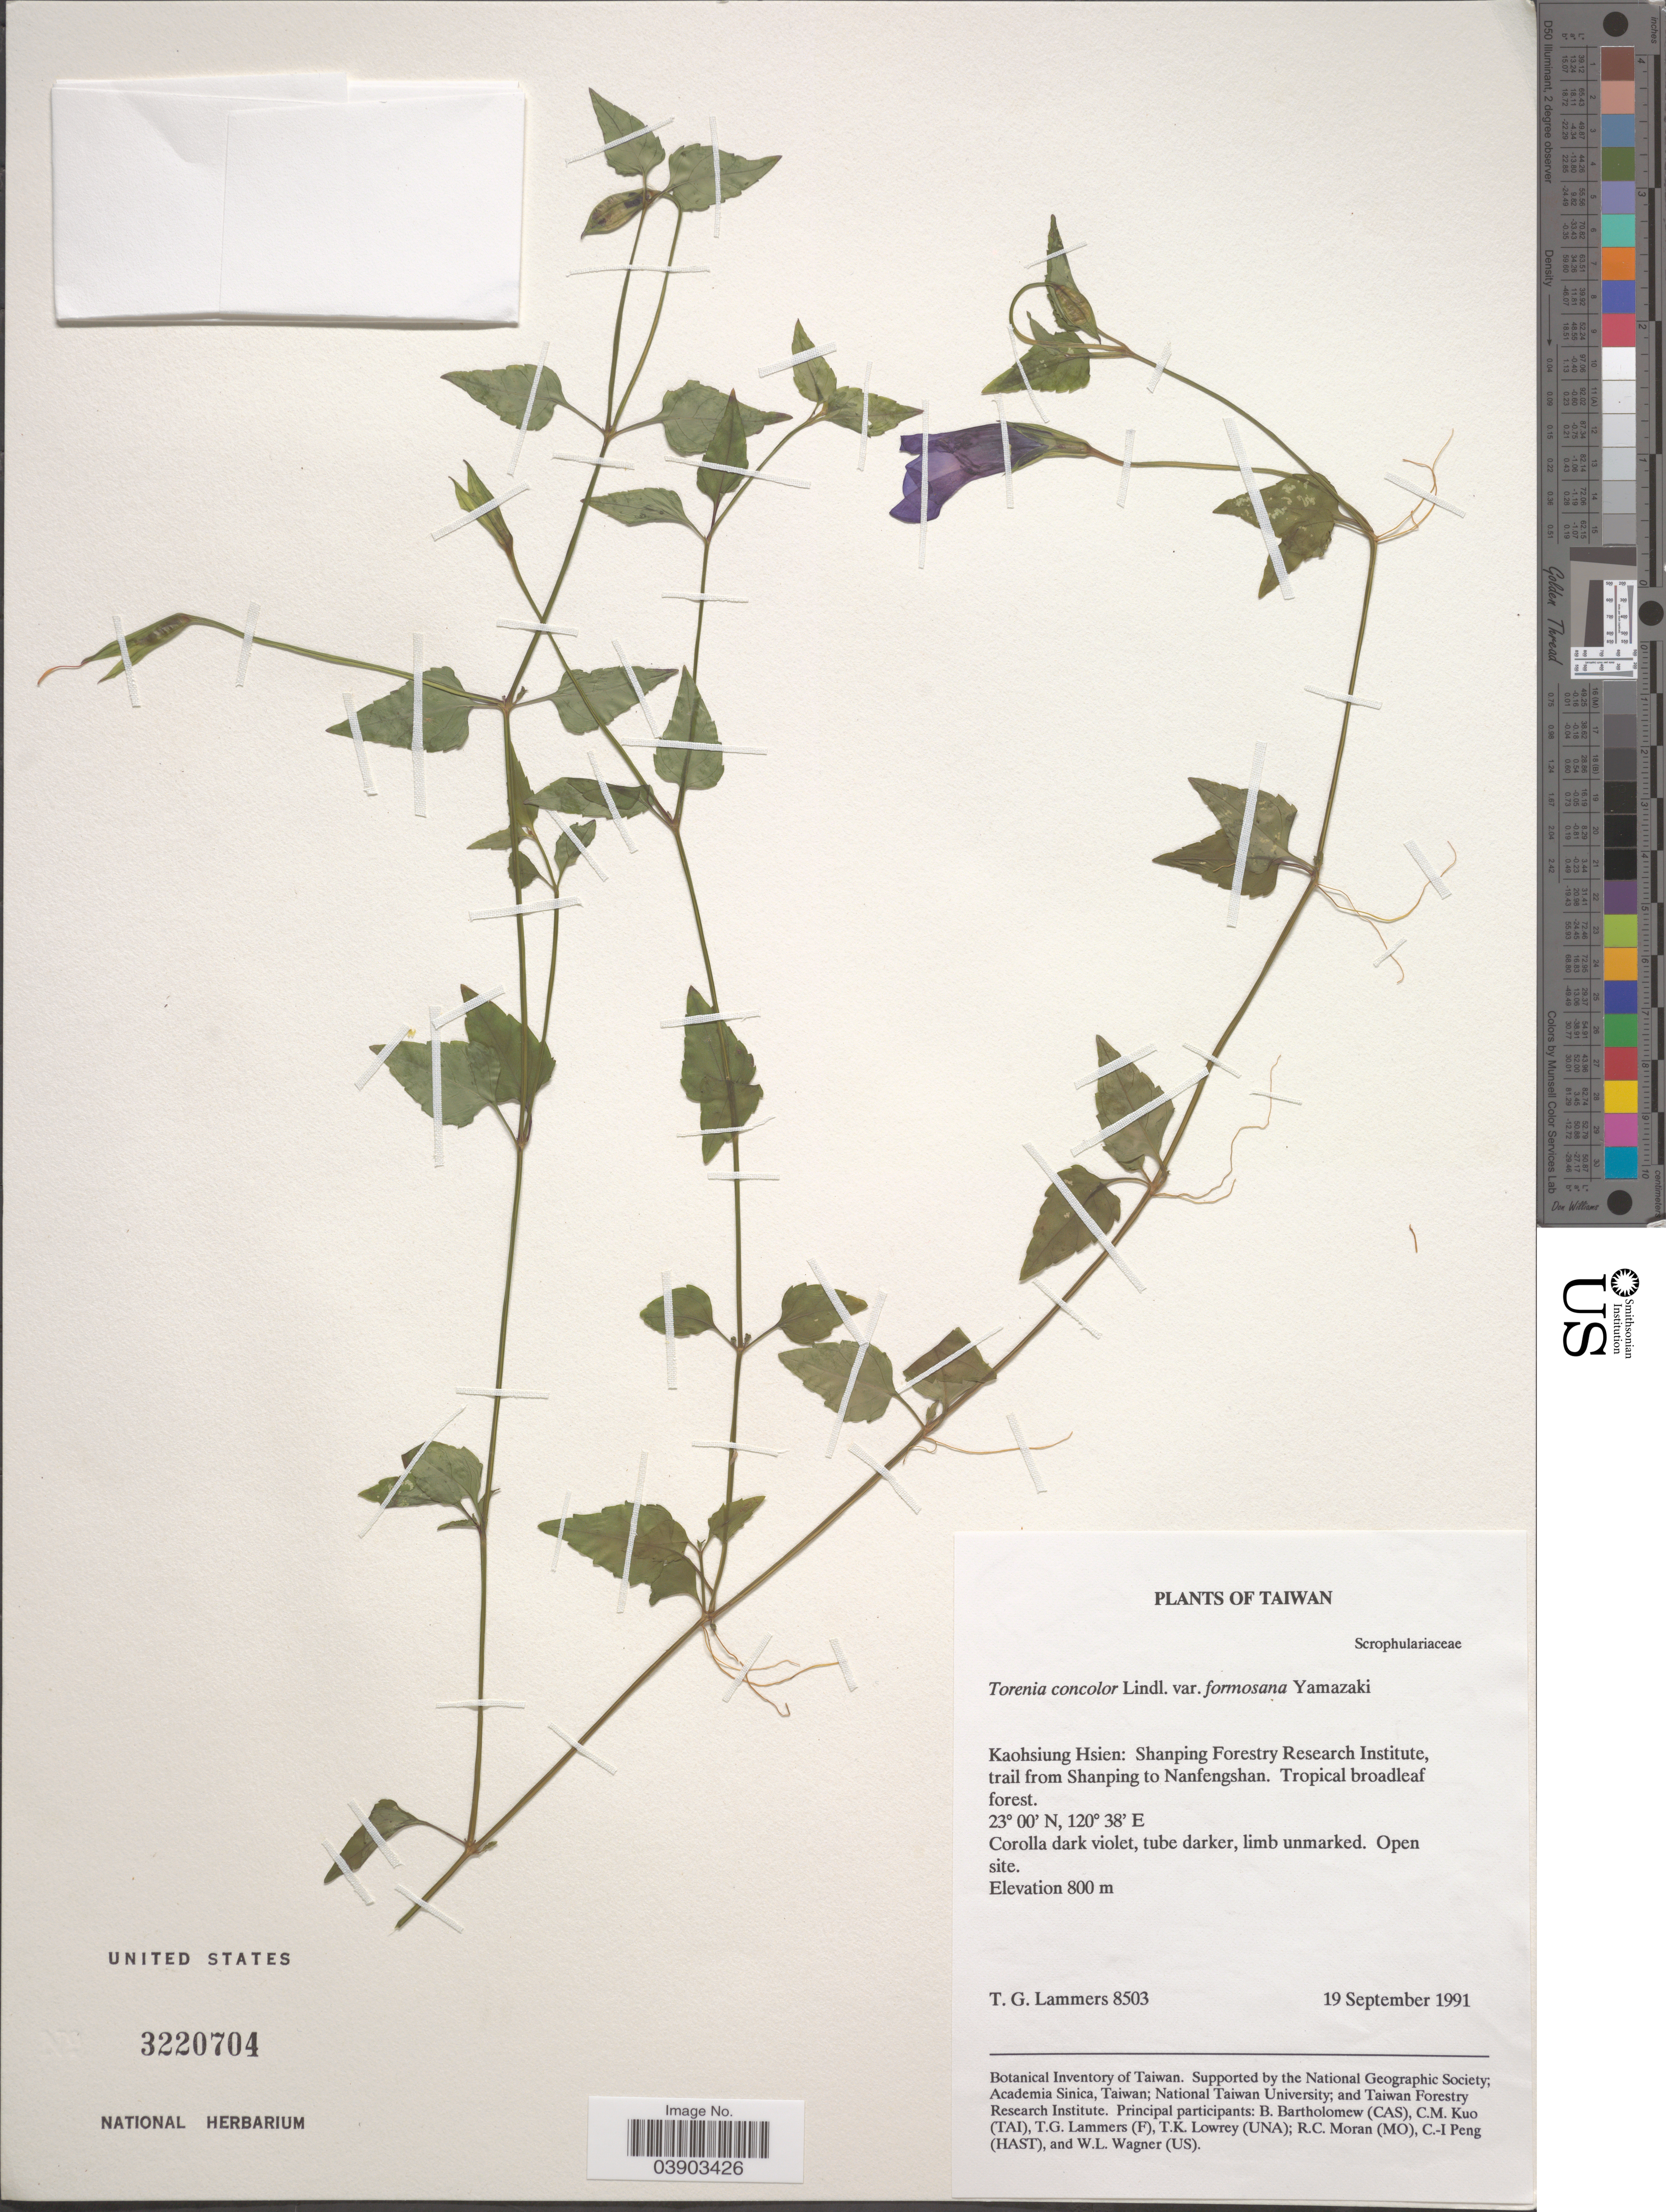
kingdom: Plantae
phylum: Tracheophyta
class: Magnoliopsida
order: Lamiales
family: Linderniaceae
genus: Torenia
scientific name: Torenia concolor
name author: Lindl.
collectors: T. Lammers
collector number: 8503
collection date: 1991-09-19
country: Taiwan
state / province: Kaohsiung City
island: Taiwan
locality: Kaohsiung Hsien: Shanping Forestry Research Institute, trail from Shanping to Nanfengshan.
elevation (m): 800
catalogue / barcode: US 3220704